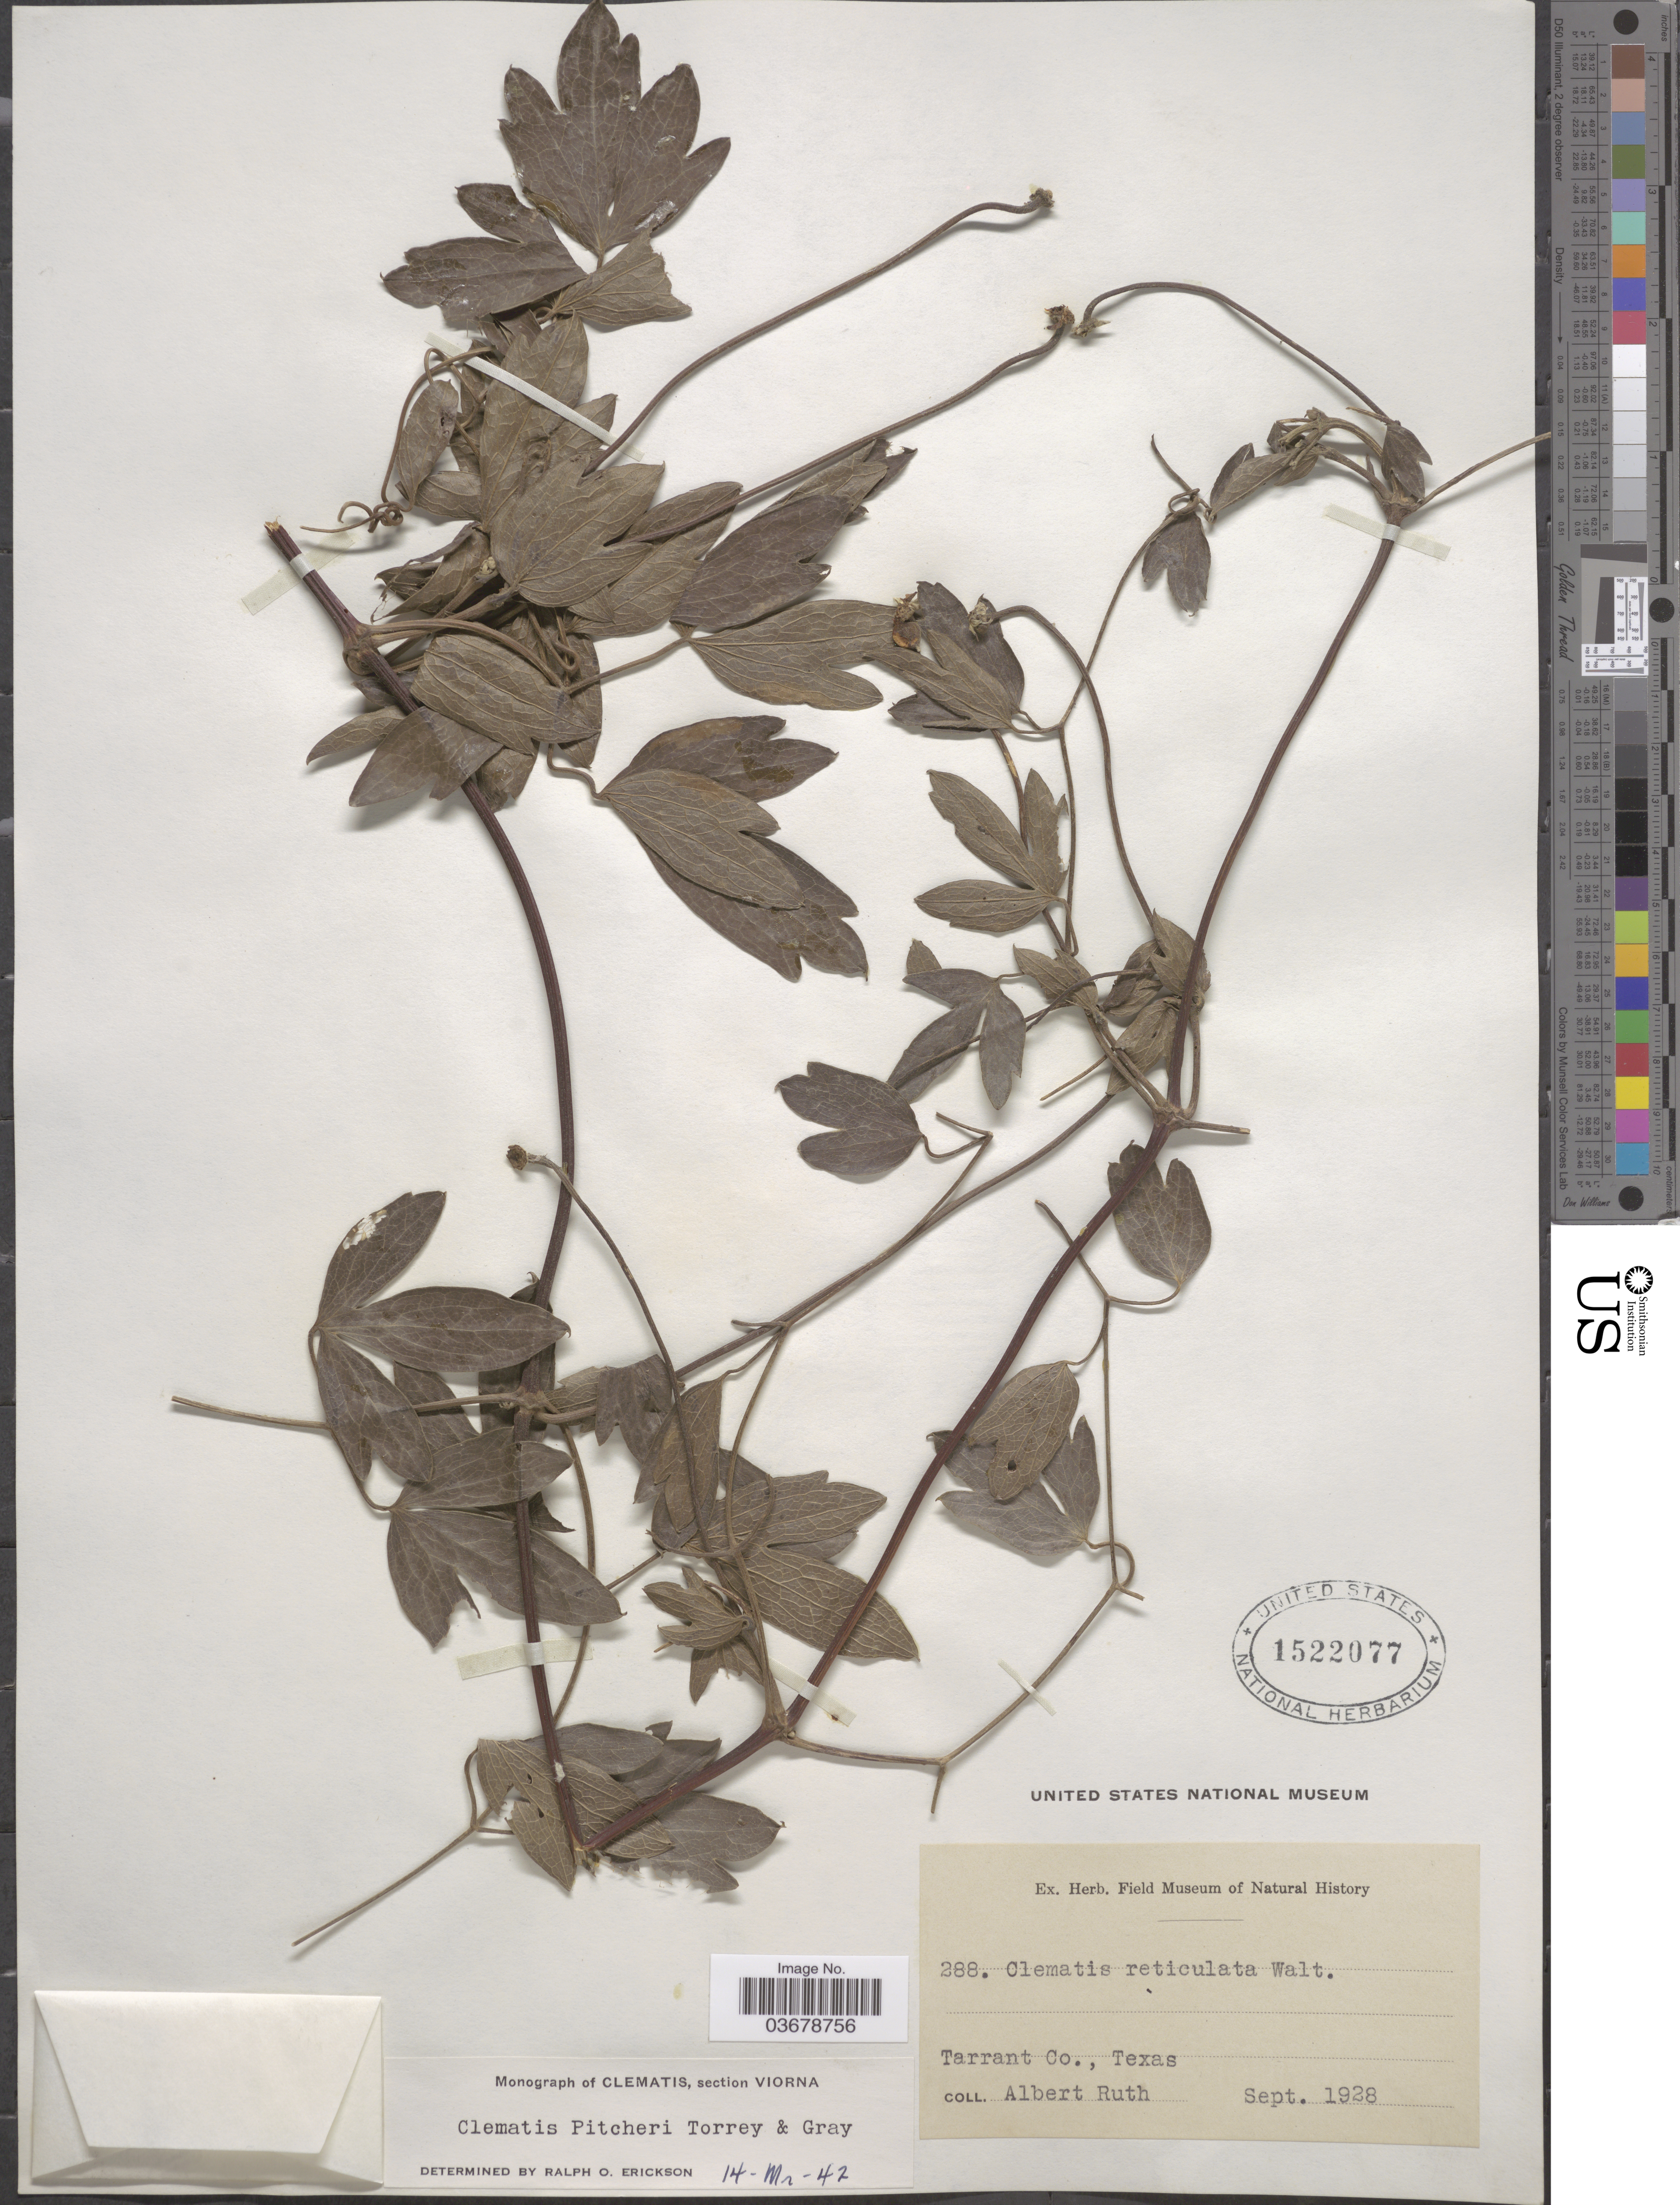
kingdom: Plantae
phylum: Tracheophyta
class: Magnoliopsida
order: Ranunculales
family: Ranunculaceae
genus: Clematis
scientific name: Clematis viorna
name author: L.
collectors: A. Ruth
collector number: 288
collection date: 1928-09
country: United States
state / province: Texas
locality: Tarrant Co.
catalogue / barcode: US 1522077